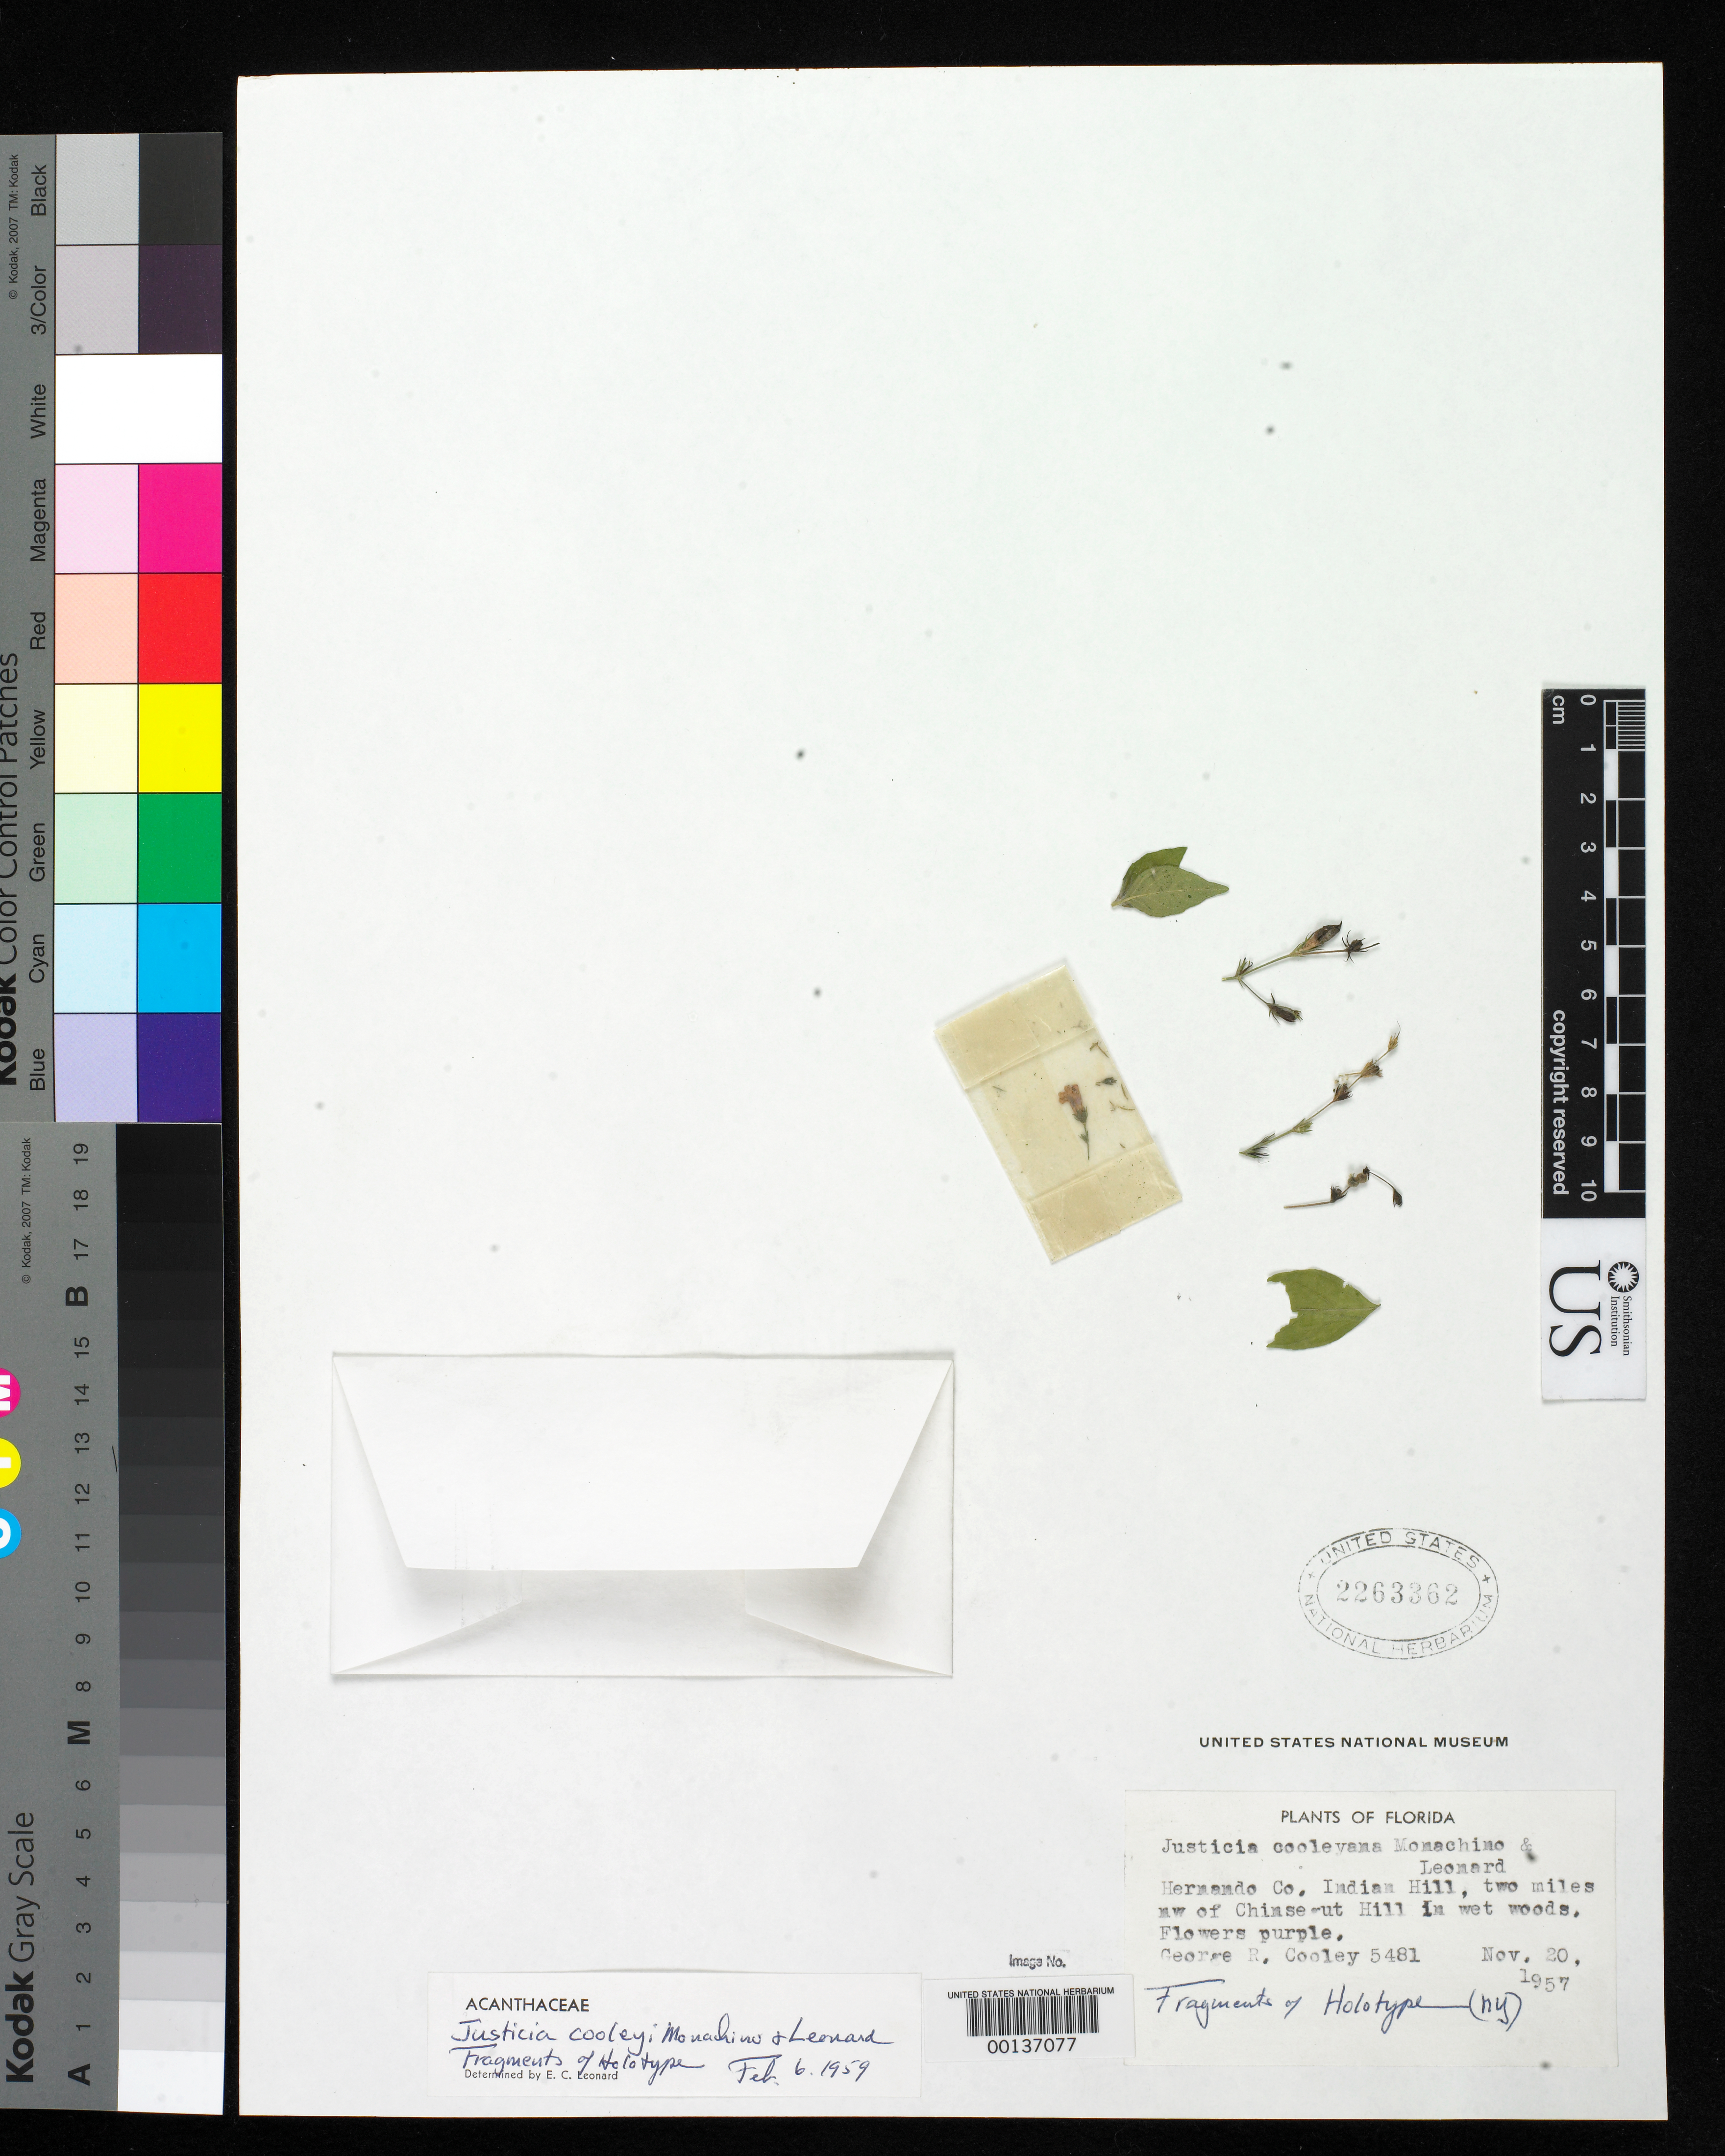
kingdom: Plantae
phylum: Tracheophyta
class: Magnoliopsida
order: Lamiales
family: Acanthaceae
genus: Justicia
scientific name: Justicia cooleyi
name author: Leonard & Monach.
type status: Isotype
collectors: G. R. Cooley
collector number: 5481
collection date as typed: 20 Nov 1957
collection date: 1957-11-20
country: United States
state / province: Florida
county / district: Hernando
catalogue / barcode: US 2263362